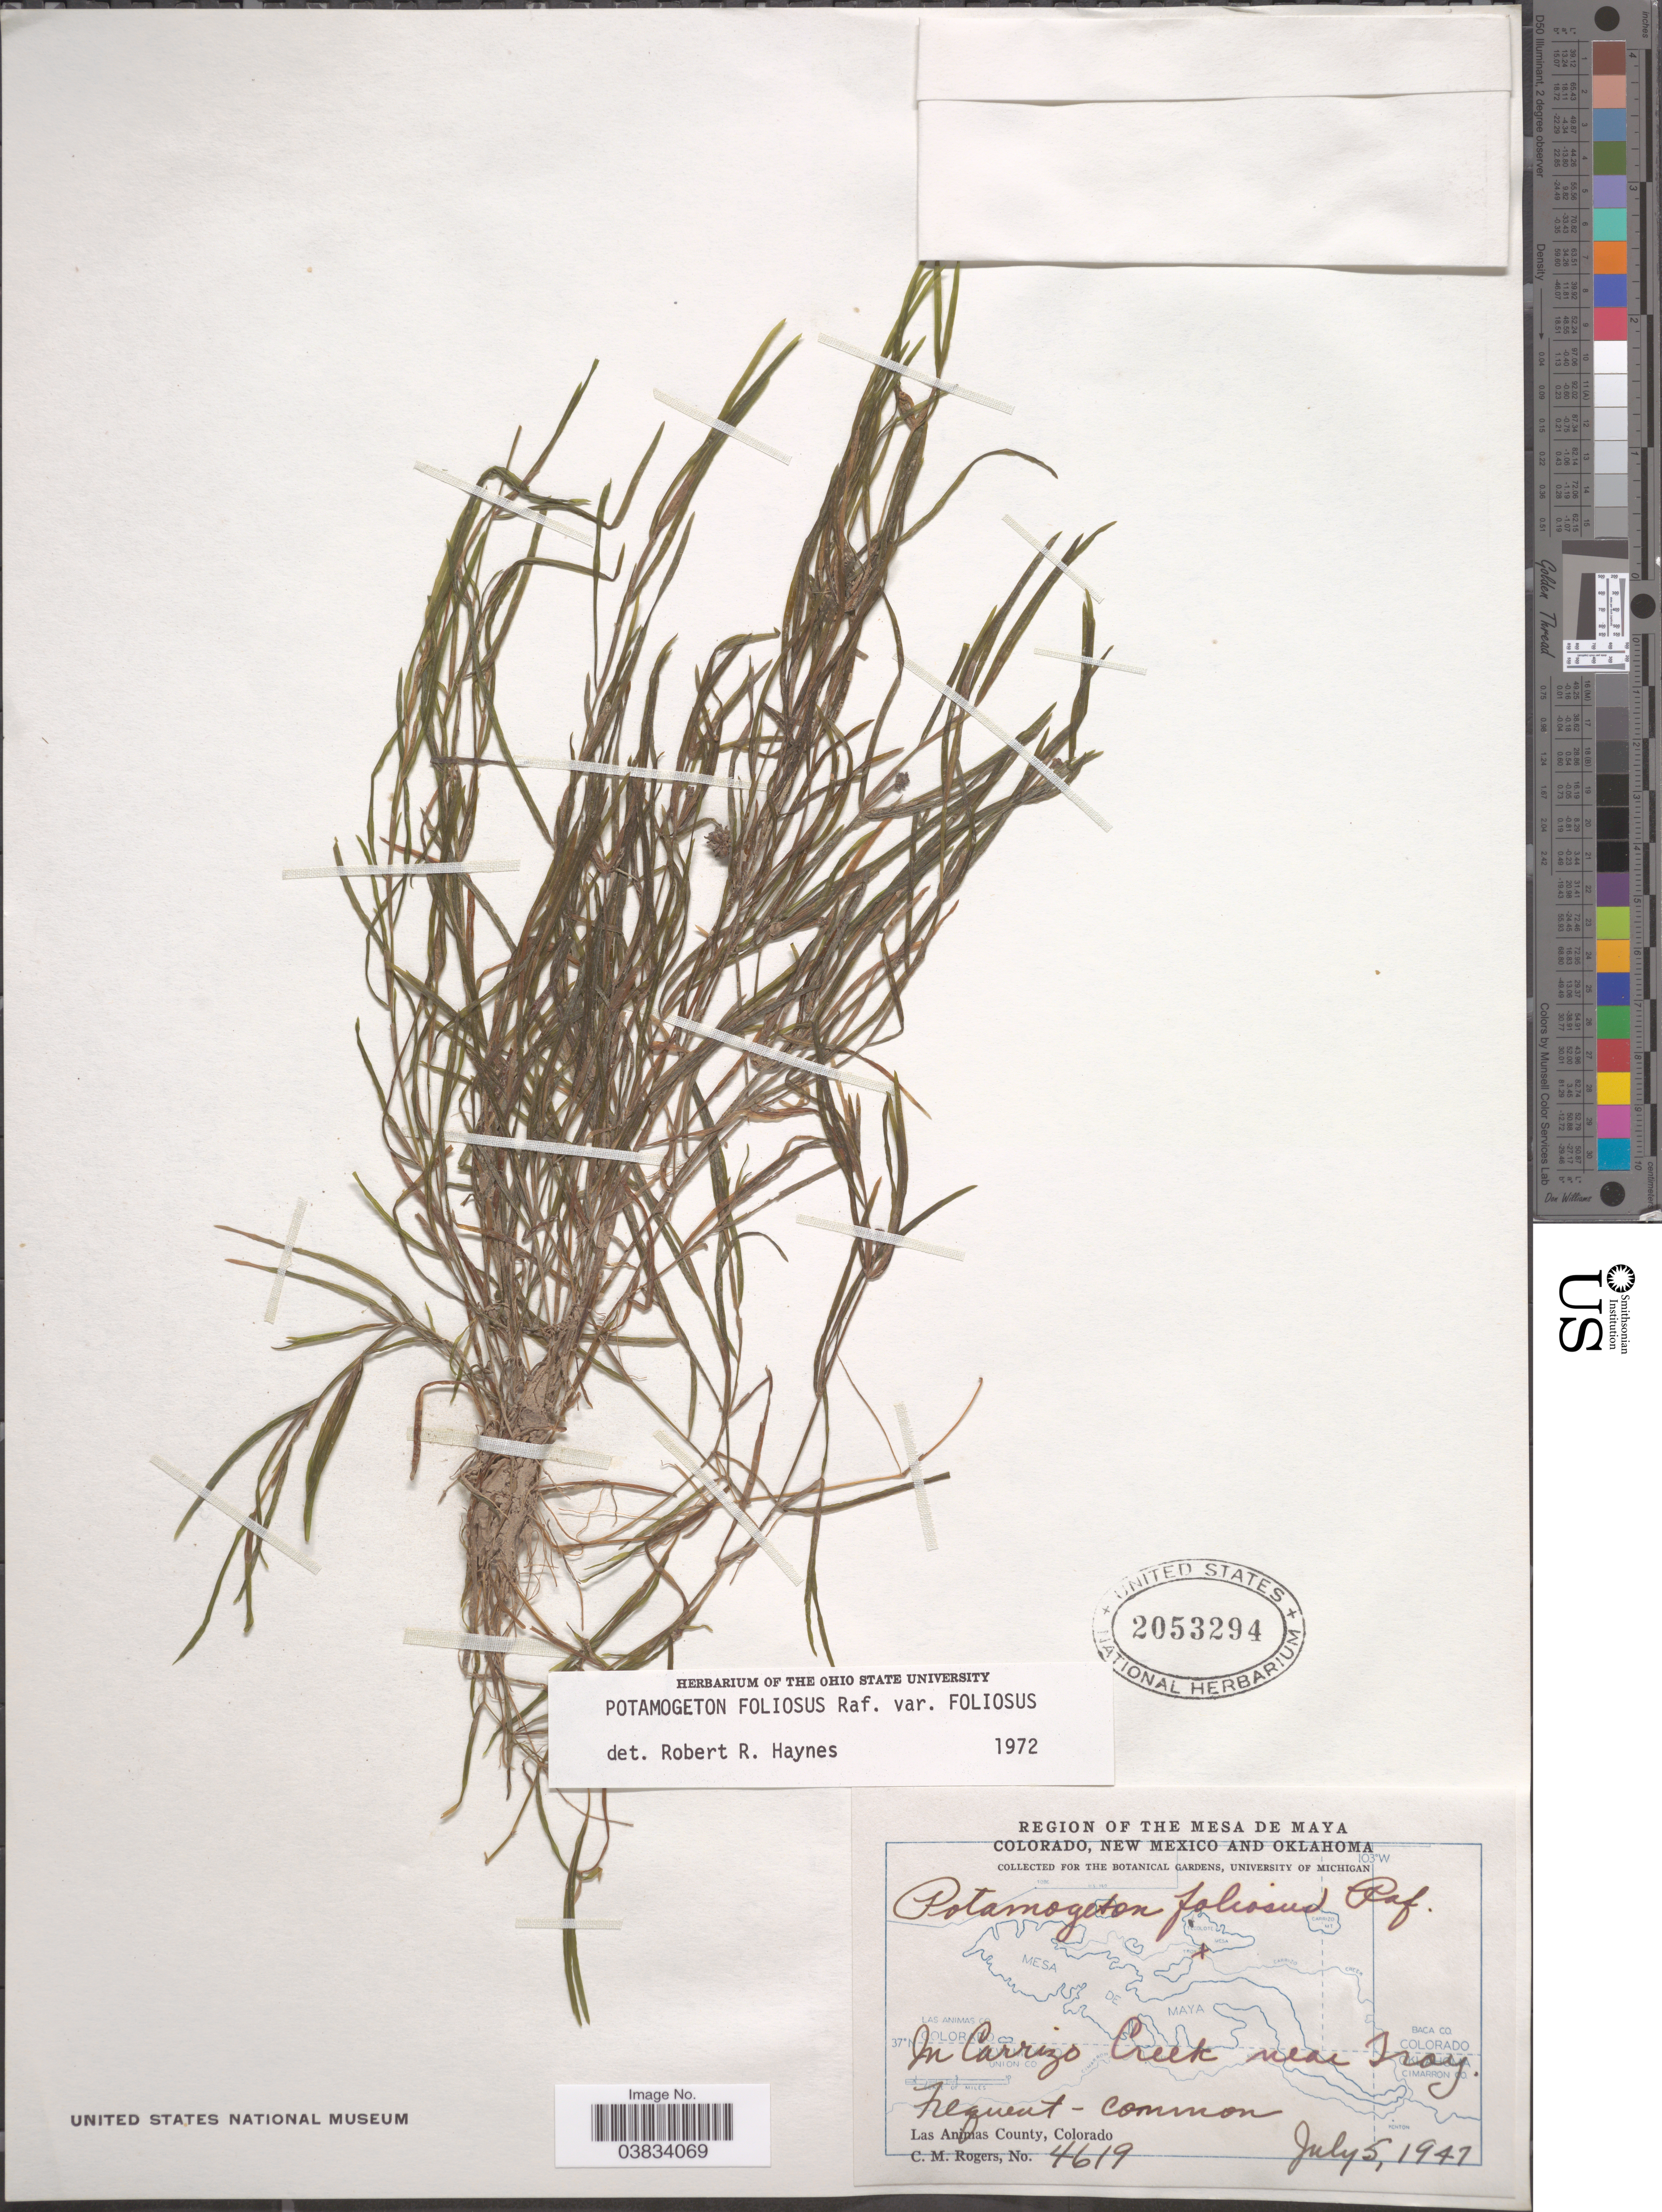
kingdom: Plantae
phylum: Tracheophyta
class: Liliopsida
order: Alismatales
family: Potamogetonaceae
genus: Potamogeton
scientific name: Potamogeton foliosus var. foliosus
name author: Raf.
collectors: C. M. Rogers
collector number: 4619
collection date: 1941-07-05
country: United States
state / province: Colorado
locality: Region of the Mesa de Maya. In Carrizo Creek near Troy. Las Animas County.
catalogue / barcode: US 2053294